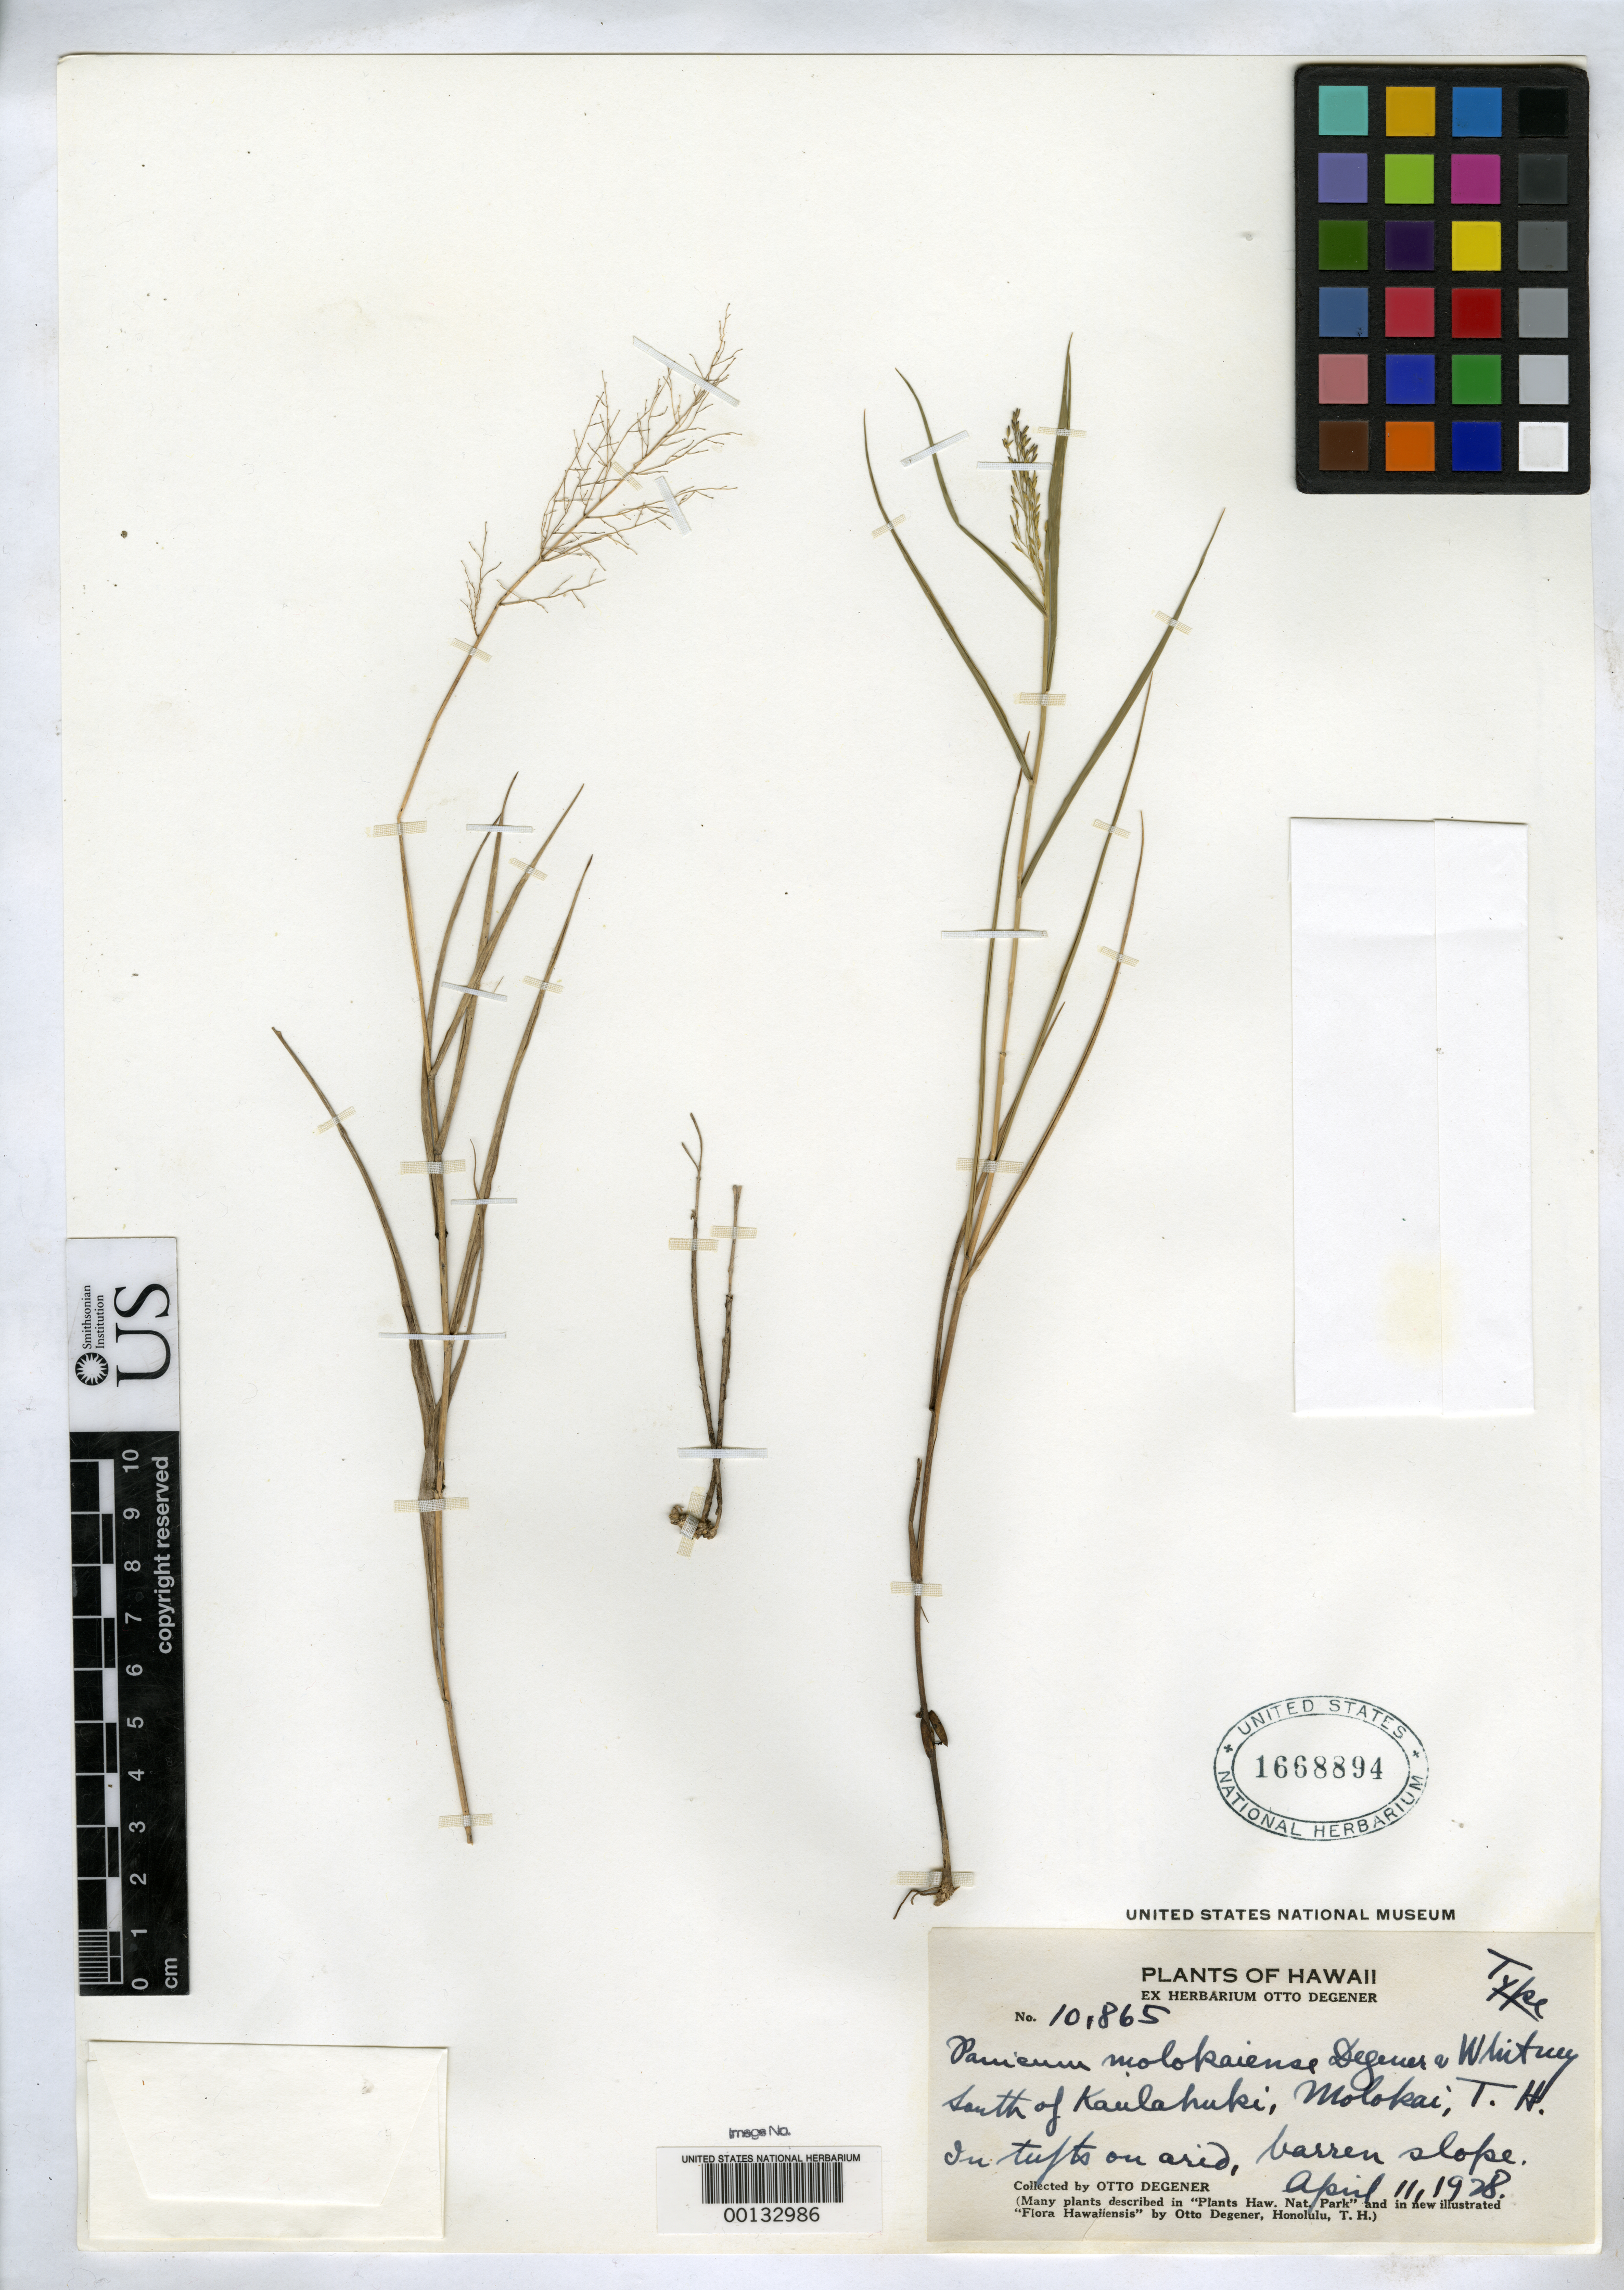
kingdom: Plantae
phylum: Tracheophyta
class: Liliopsida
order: Poales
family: Poaceae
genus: Panicum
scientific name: Panicum molokaiense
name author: O. Deg. & Whitney in O. Deg.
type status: Holotype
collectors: O. Degener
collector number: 10865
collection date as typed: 11 Apr 1928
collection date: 1928-04-11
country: United States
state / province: Hawaii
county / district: Maui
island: Moloka'i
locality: S of Kaulahuki.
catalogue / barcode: US 1668894